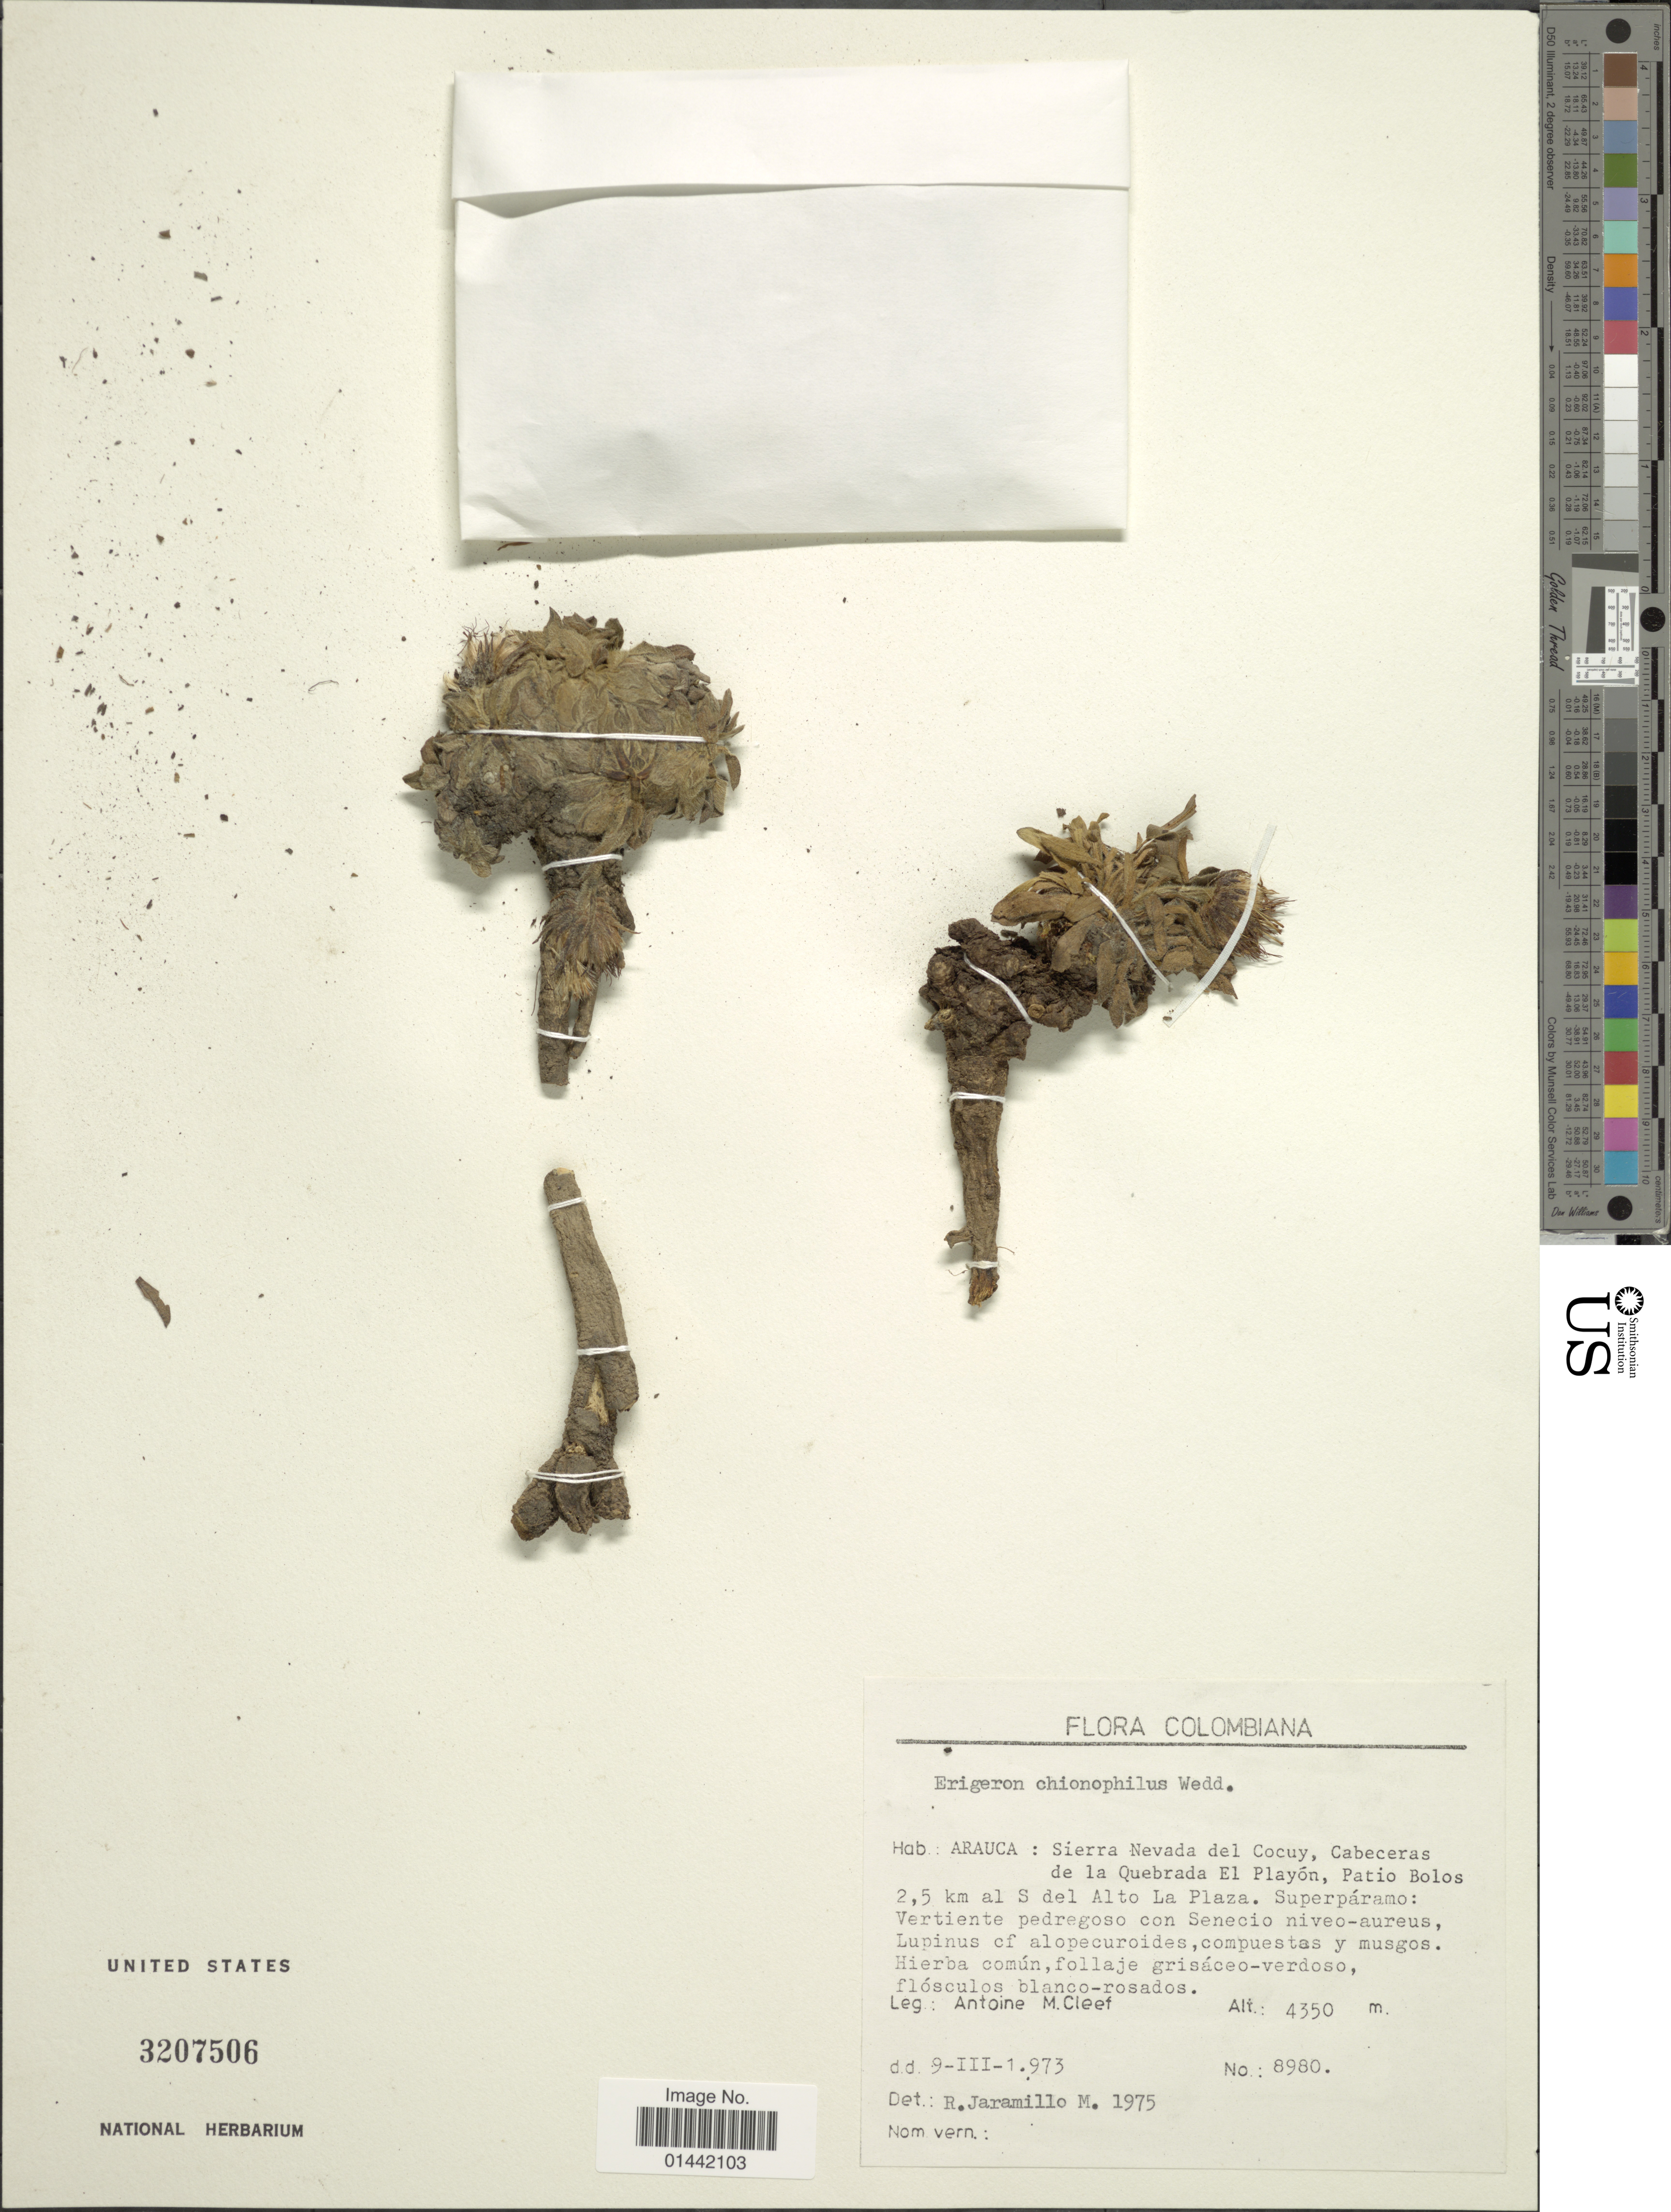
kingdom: Plantae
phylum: Tracheophyta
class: Magnoliopsida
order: Asterales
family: Asteraceae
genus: Erigeron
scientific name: Erigeron chionophilus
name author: Wedd.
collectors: A. M. Cleef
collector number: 8980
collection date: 1973-03-09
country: Colombia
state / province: Arauca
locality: Sierra nevada del Cocuy, Cabeceras de la Quebrada El Playón, Patio Blos 2,5 km al S del Alto La Plaza, Superpáramoi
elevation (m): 4350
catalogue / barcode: US 3207506